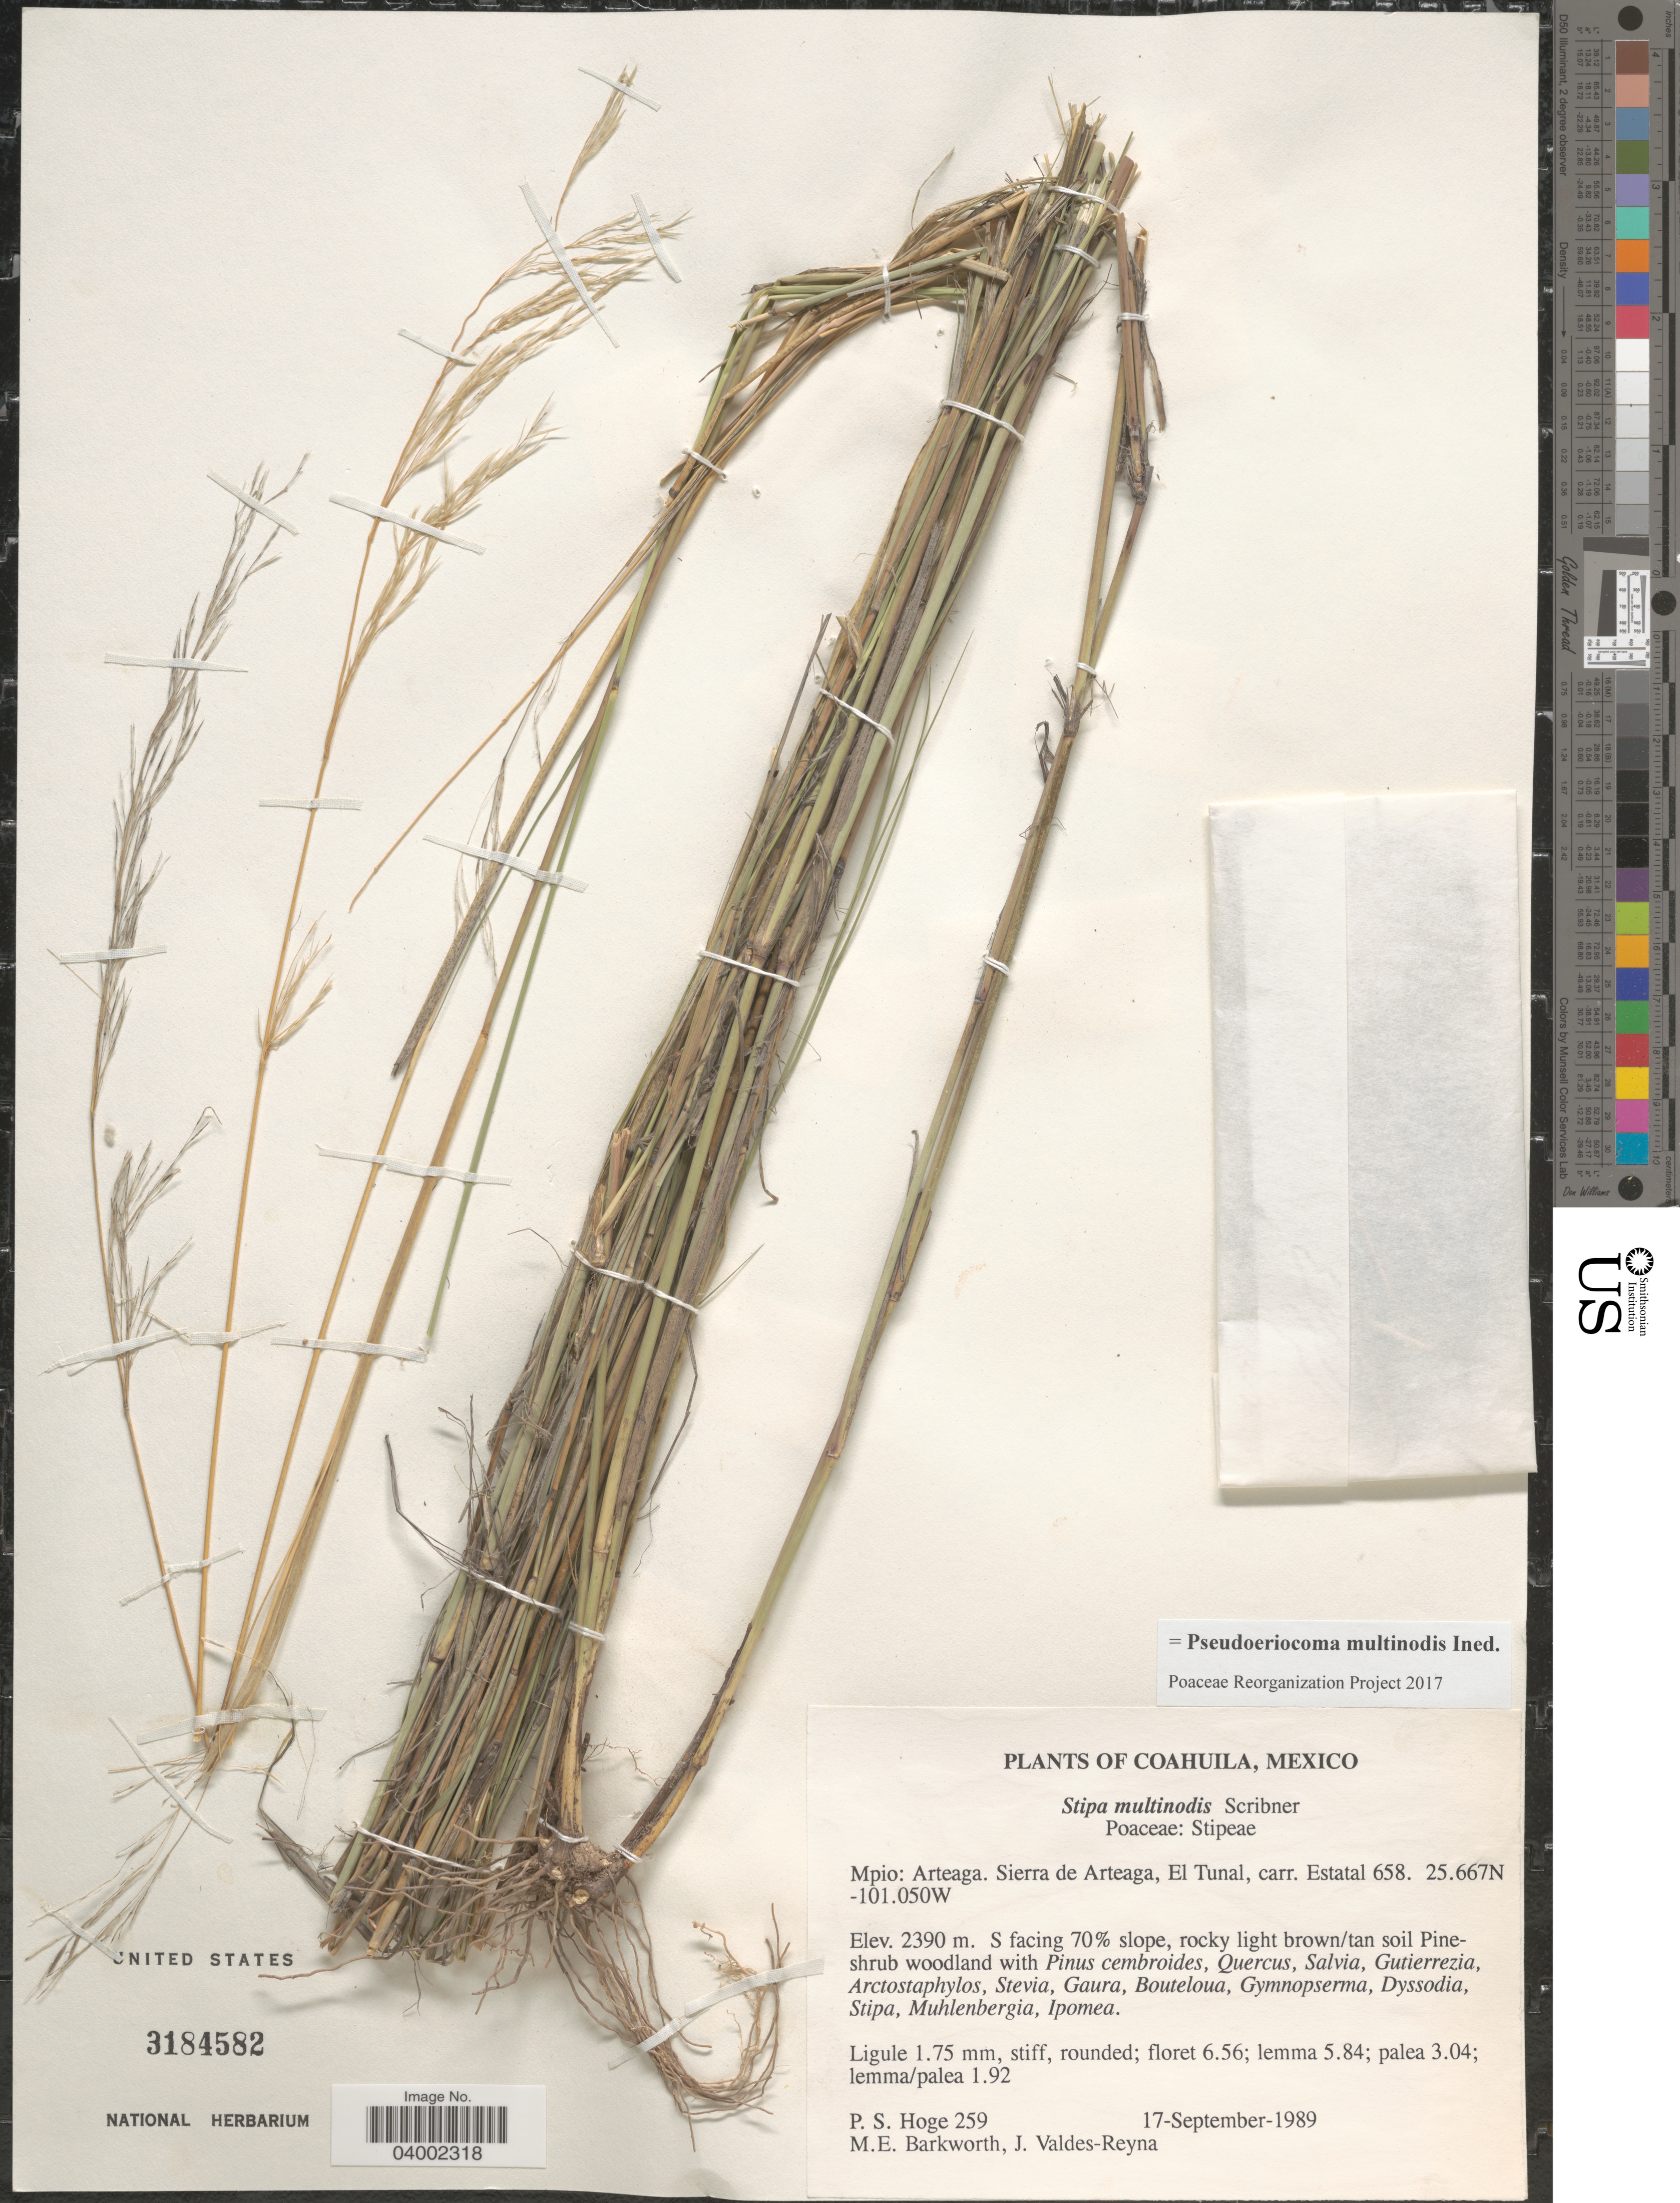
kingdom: Plantae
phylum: Tracheophyta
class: Liliopsida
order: Poales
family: Poaceae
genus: Pseudoeriocoma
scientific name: Pseudoeriocoma multinodis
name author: (Scribn. ex W.J. Beal) Romasch.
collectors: P. S. Hoge, M. E. Barkworth & J. Valdés-Reyna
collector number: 259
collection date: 1989-09-17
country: Mexico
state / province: Coahuila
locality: Mpio: Arteaga. Sierra de Arteaga, El Tunal, carr. Estatal 658.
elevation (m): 2390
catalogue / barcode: US 3184582